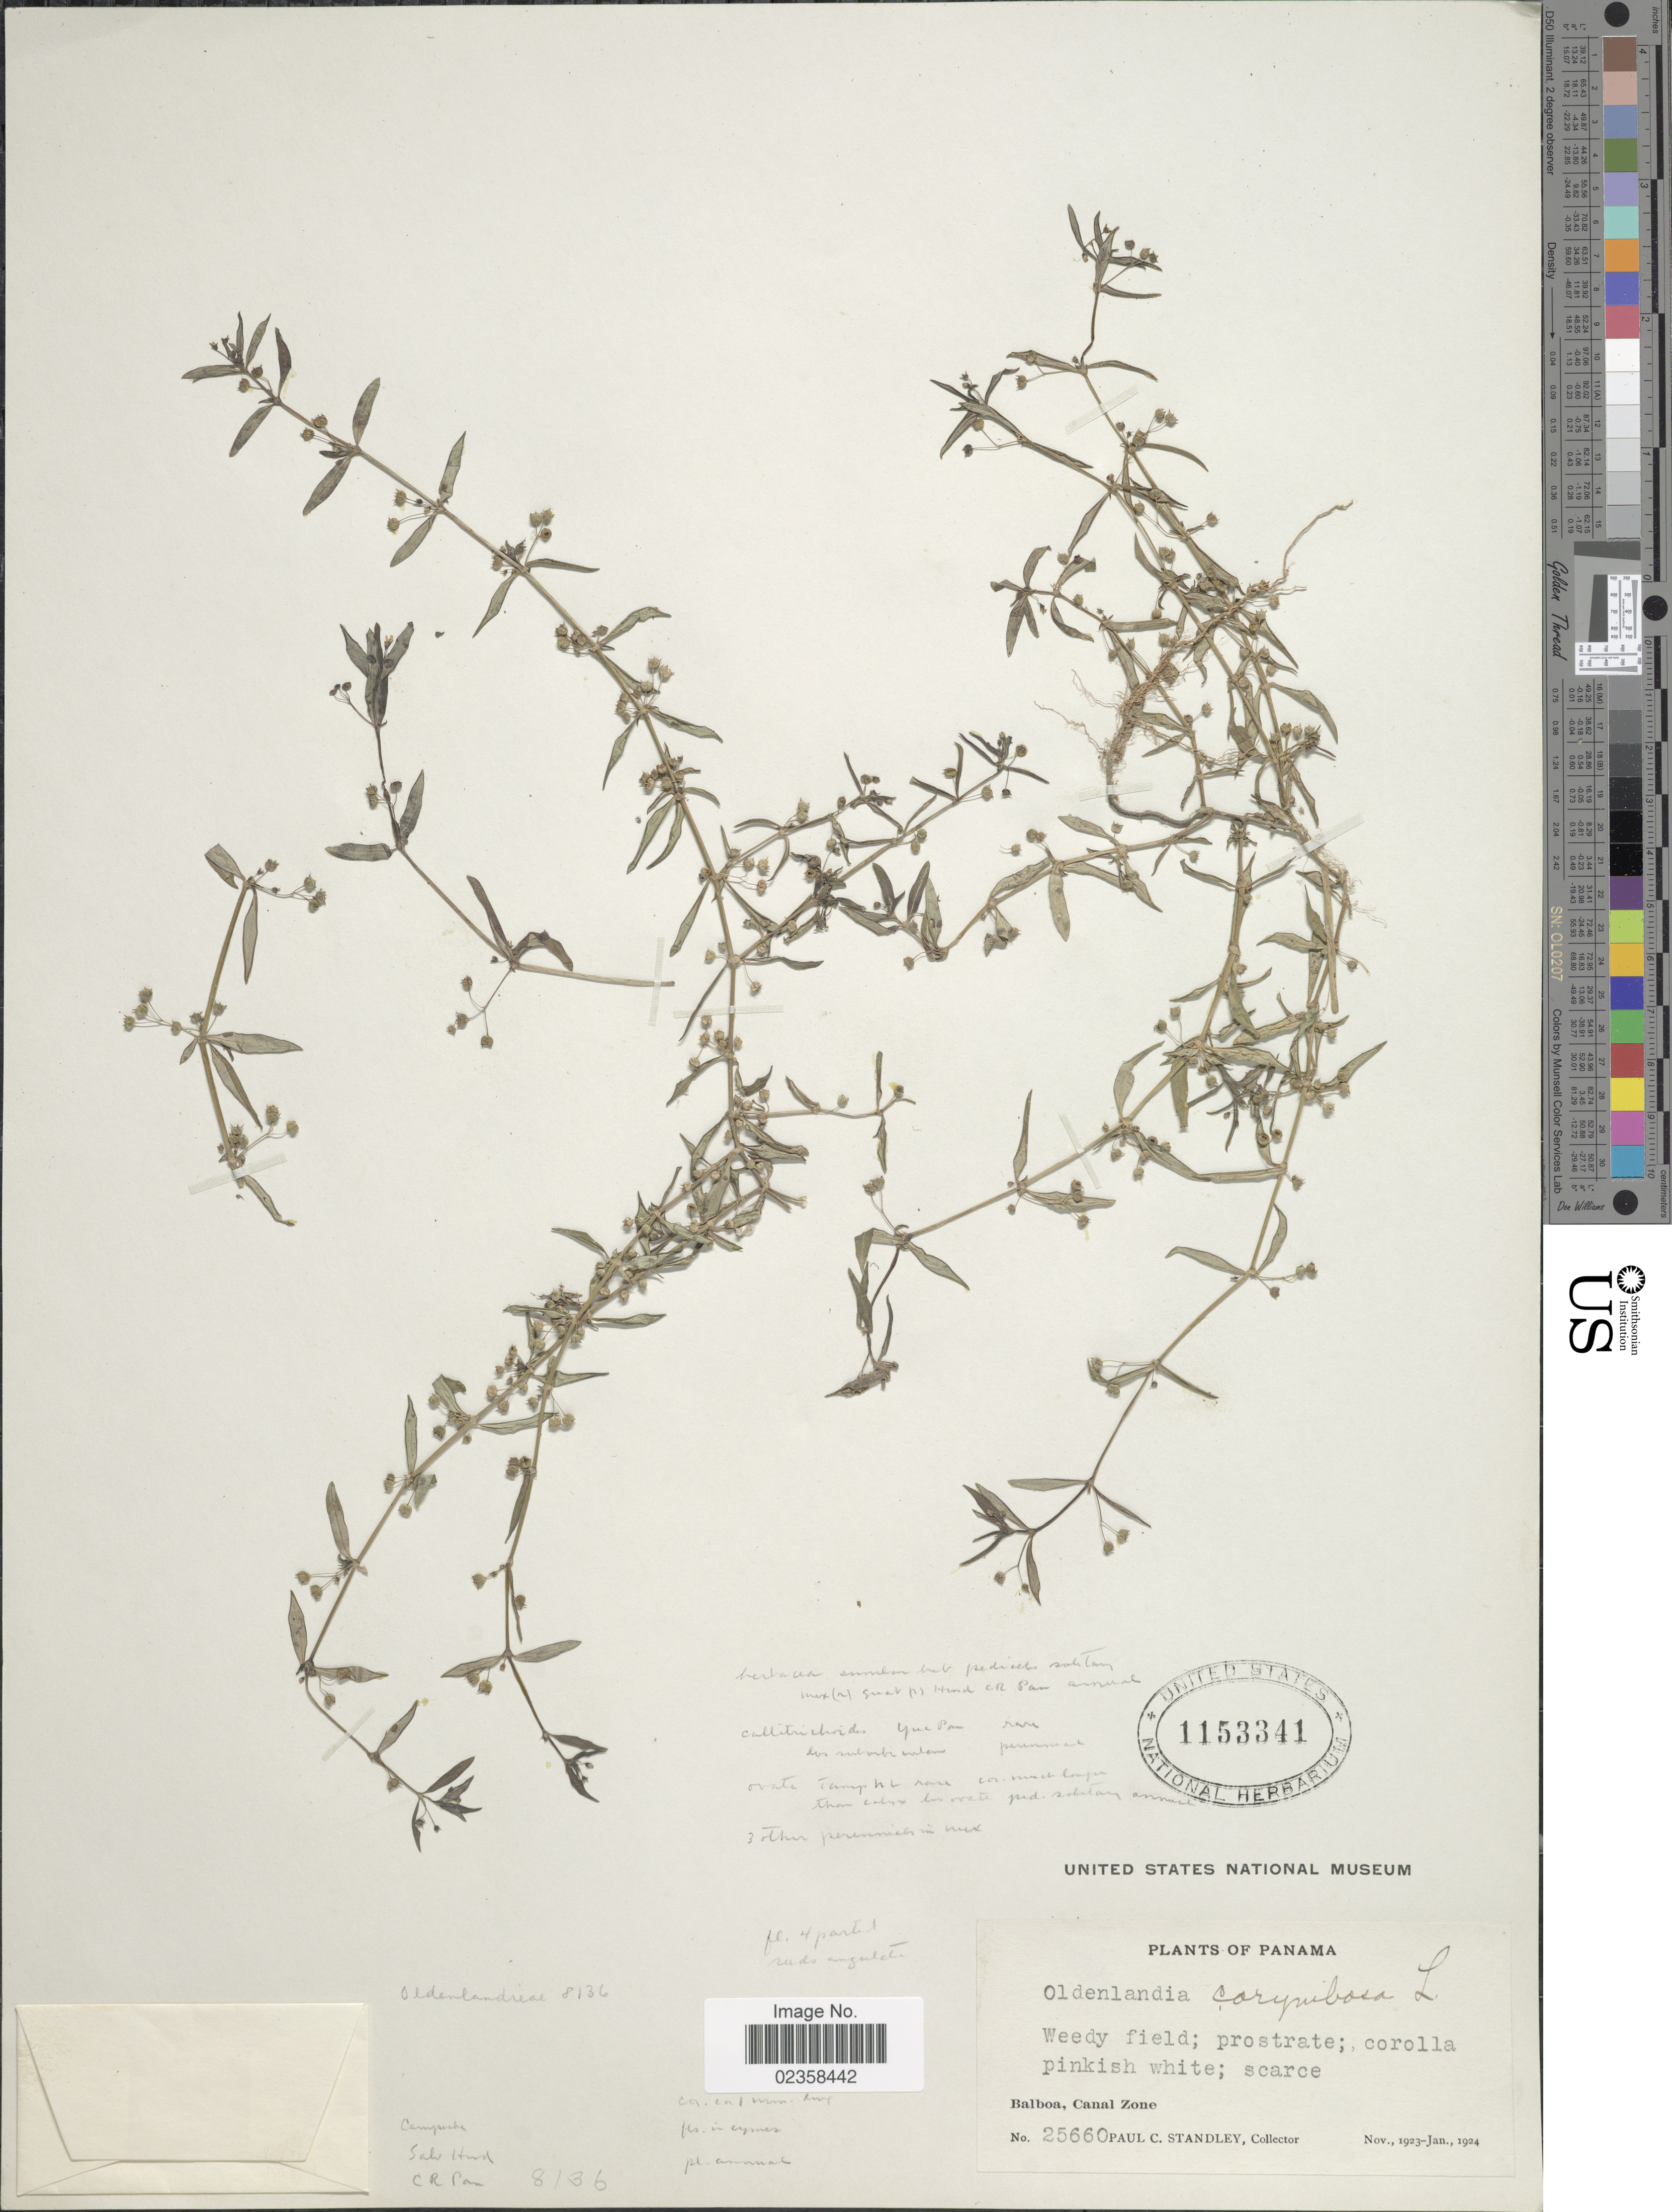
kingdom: Plantae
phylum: Tracheophyta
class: Magnoliopsida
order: Gentianales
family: Rubiaceae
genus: Oldenlandia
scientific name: Oldenlandia corymbosa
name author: L.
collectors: P. C. Standley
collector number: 25660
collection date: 1923-11/1924-01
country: Panama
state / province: Colón / Panamá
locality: Balboa, Canal Zone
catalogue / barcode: US 1153341